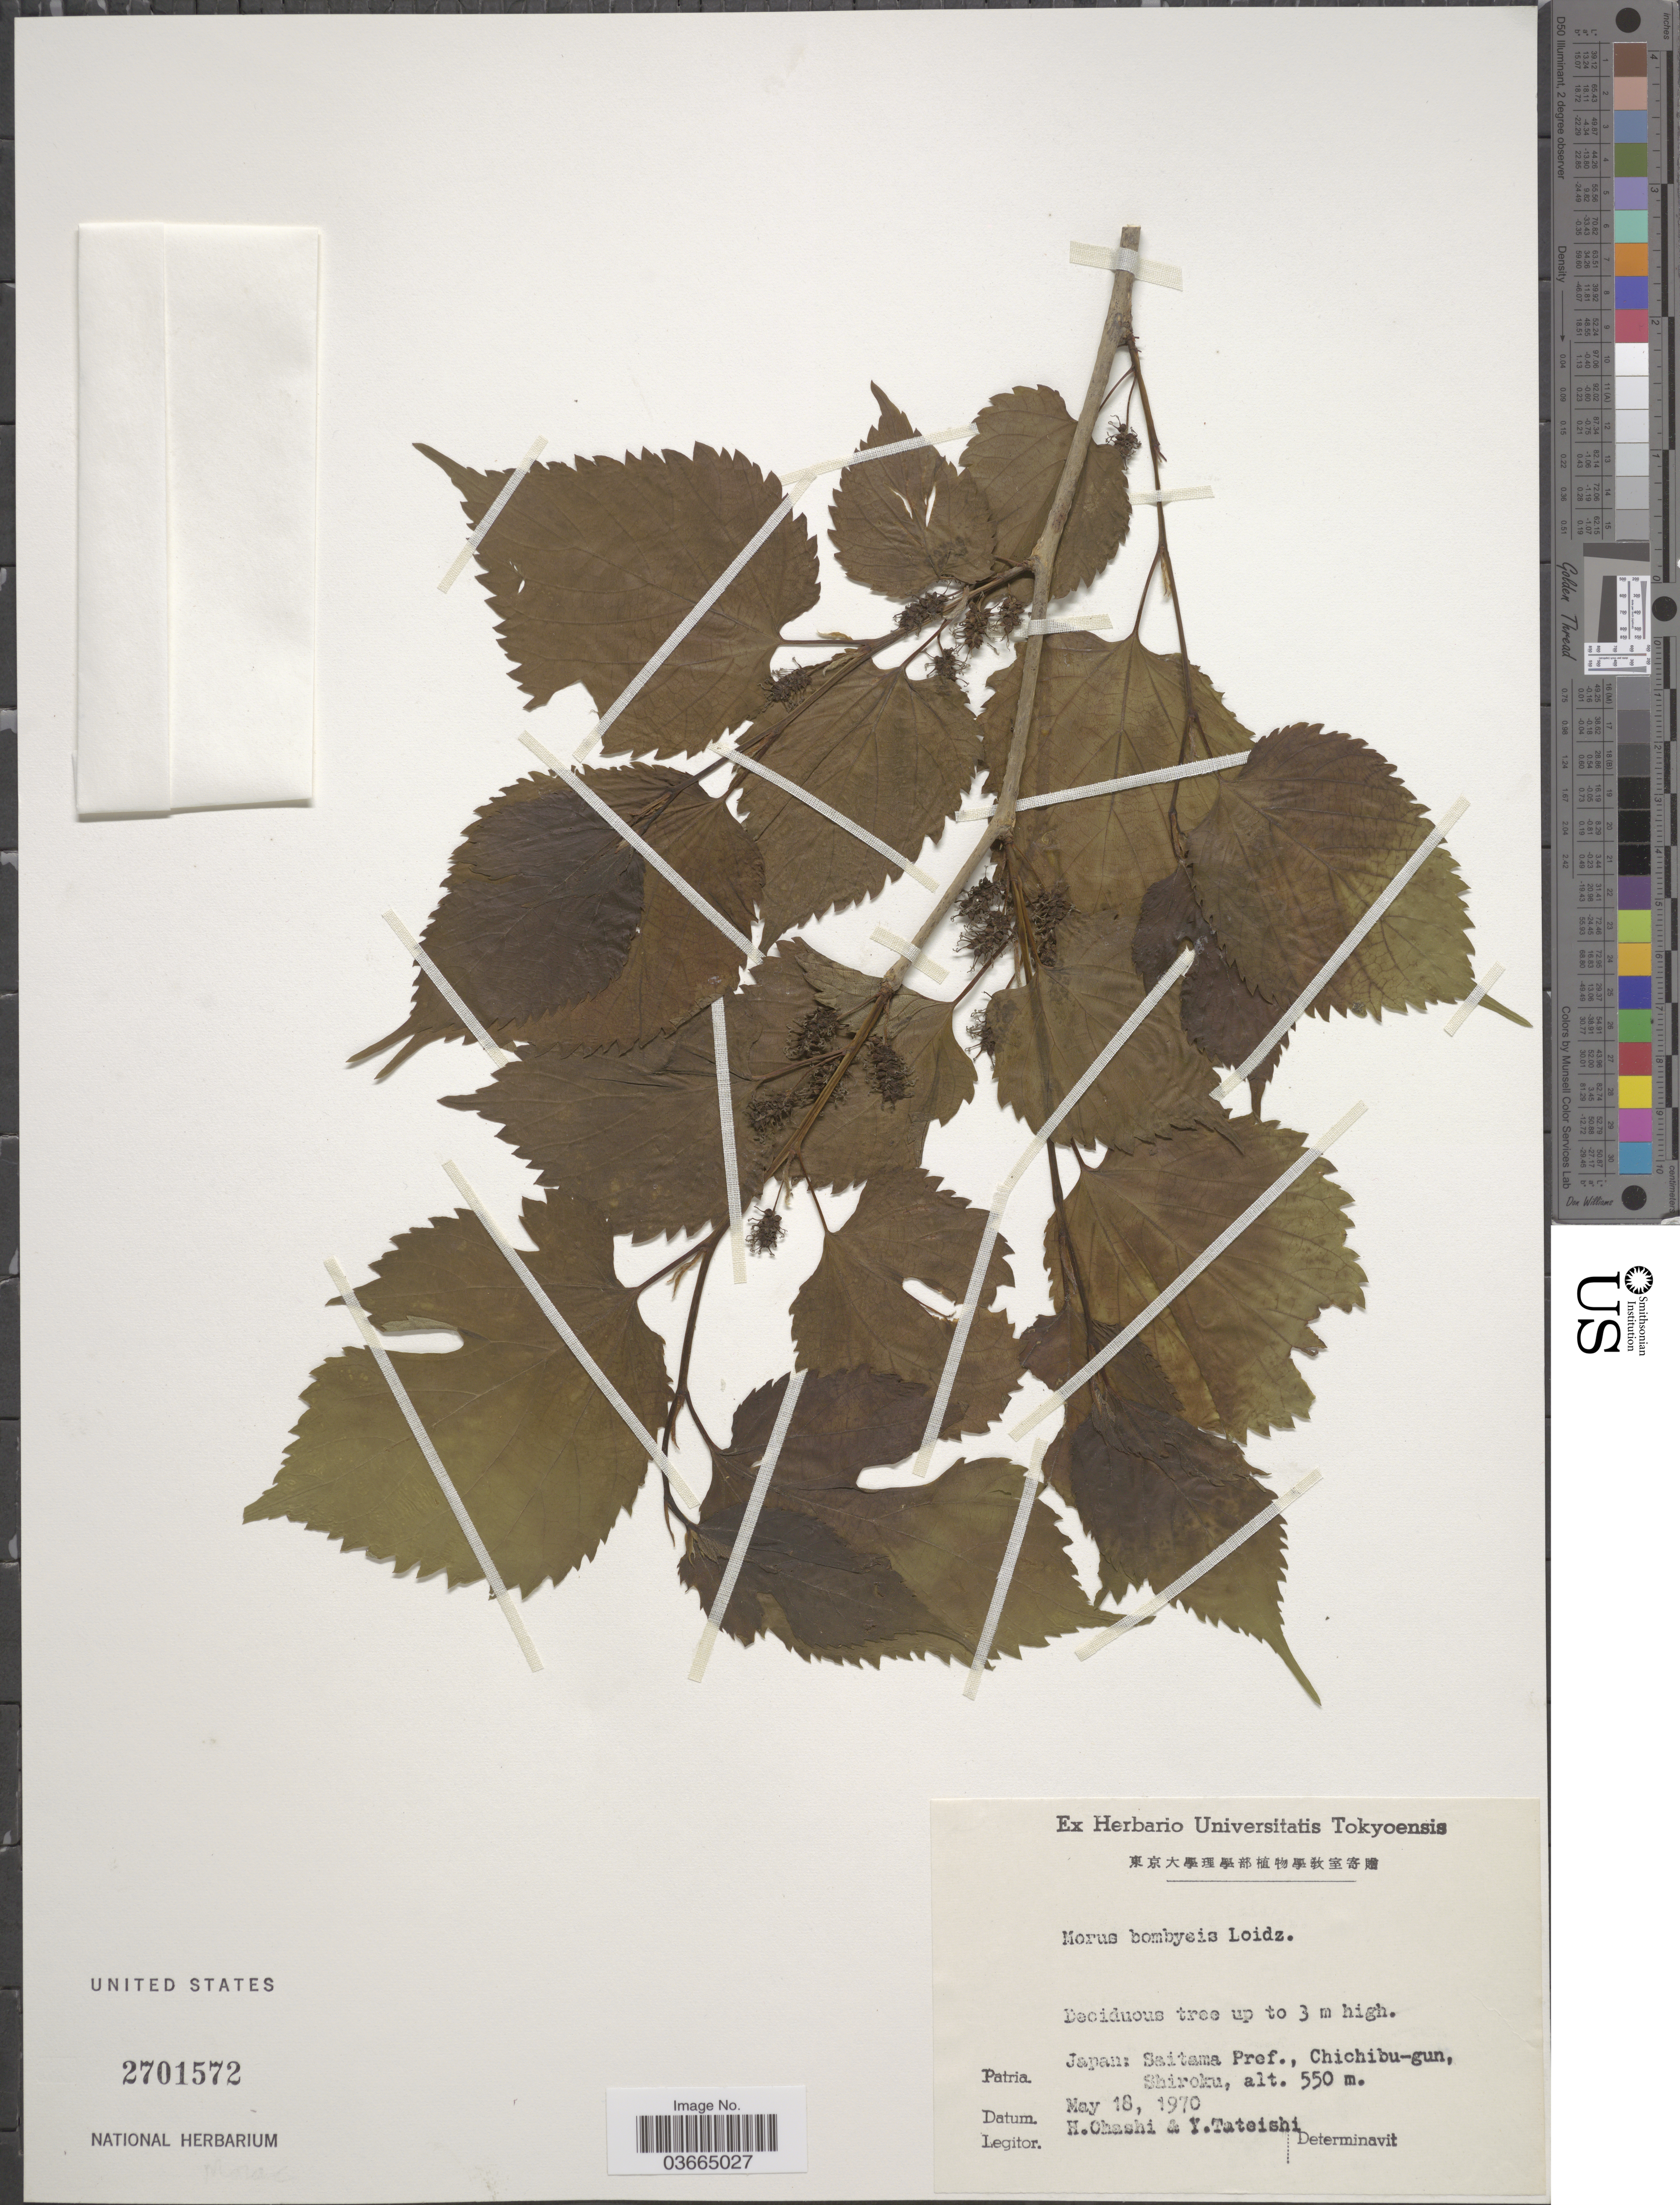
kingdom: Plantae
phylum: Tracheophyta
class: Magnoliopsida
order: Rosales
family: Moraceae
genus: Morus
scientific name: Morus bombycis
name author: Koidz.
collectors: H. Ohashi & Y. Tateishi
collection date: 1970-05-18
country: Japan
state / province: Saitama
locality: Saitama Pref., Chichibu-gun, Shiroku.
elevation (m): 550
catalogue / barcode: US 2701572